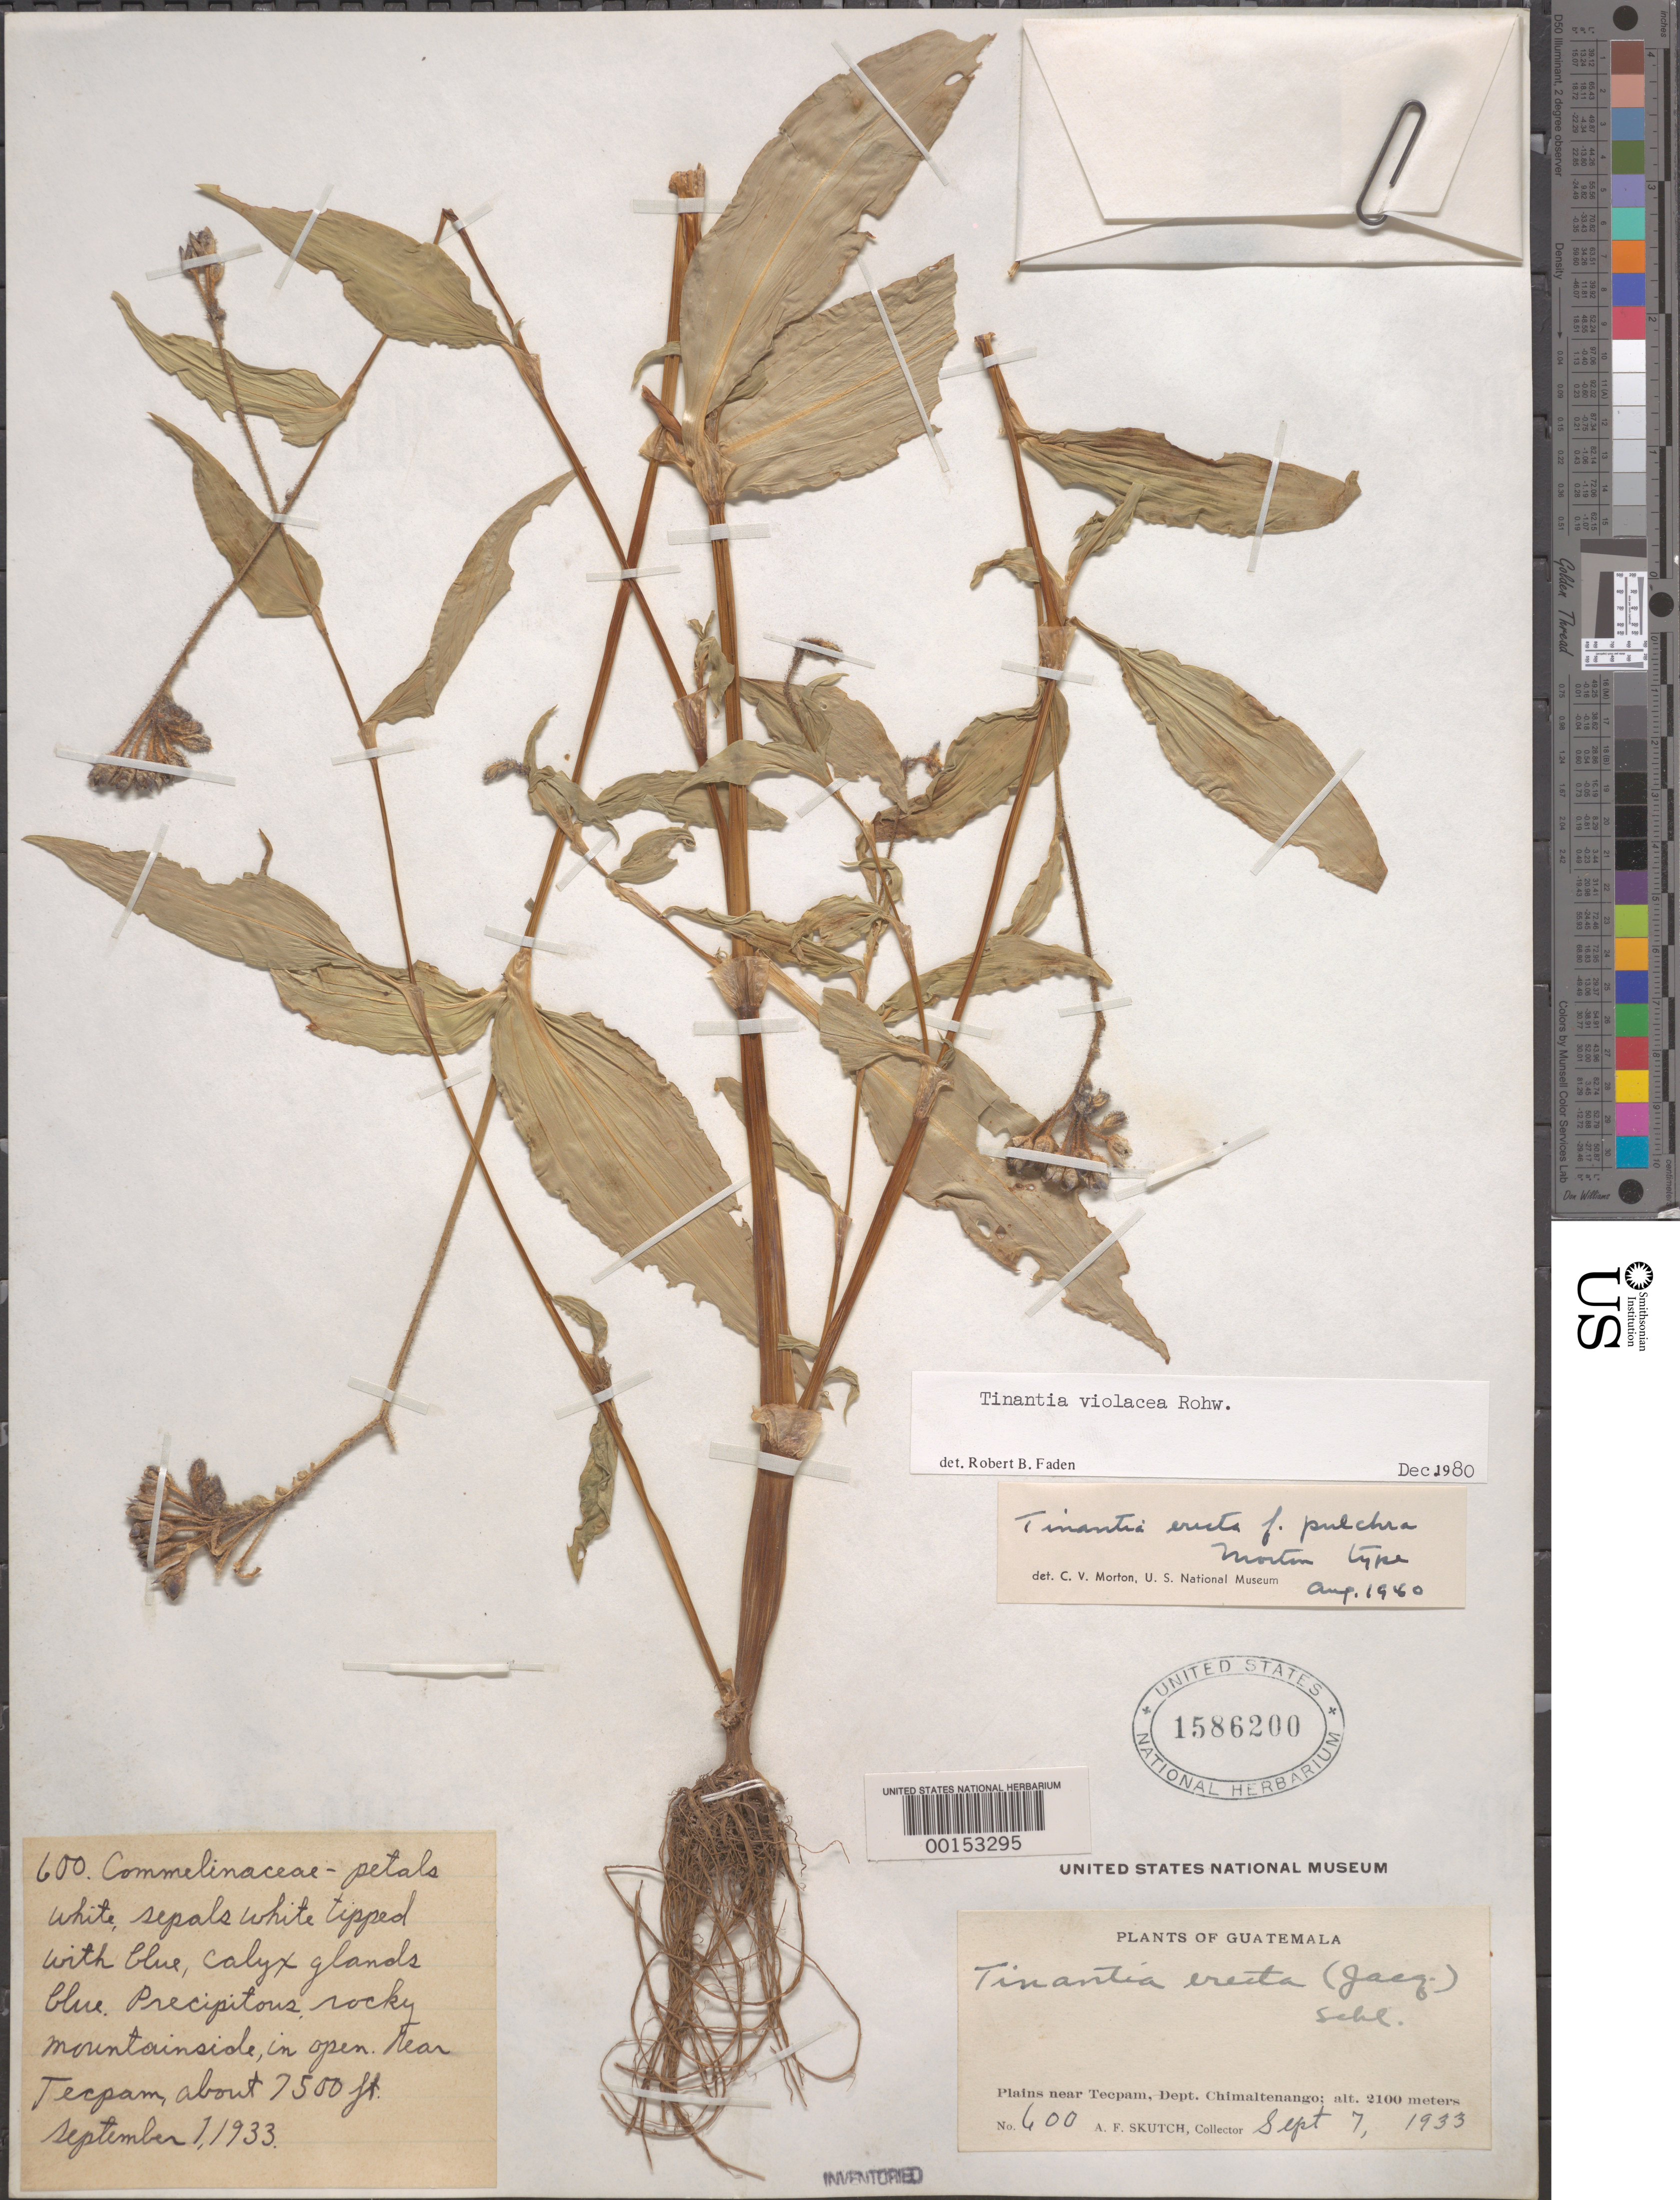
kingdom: Plantae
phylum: Tracheophyta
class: Liliopsida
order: Commelinales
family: Commelinaceae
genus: Tinantia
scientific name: Tinantia violacea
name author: Rohweder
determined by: Faden, Robert B., (US), Smithsonian Institution - National Museum of Natural History (UNITED STATES)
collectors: A. F. Skutch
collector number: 600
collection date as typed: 07 Sep 1933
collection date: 1933-09-07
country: Guatemala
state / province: Chimaltenango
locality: Tecpam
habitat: Plains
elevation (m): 2100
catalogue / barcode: US 1586200